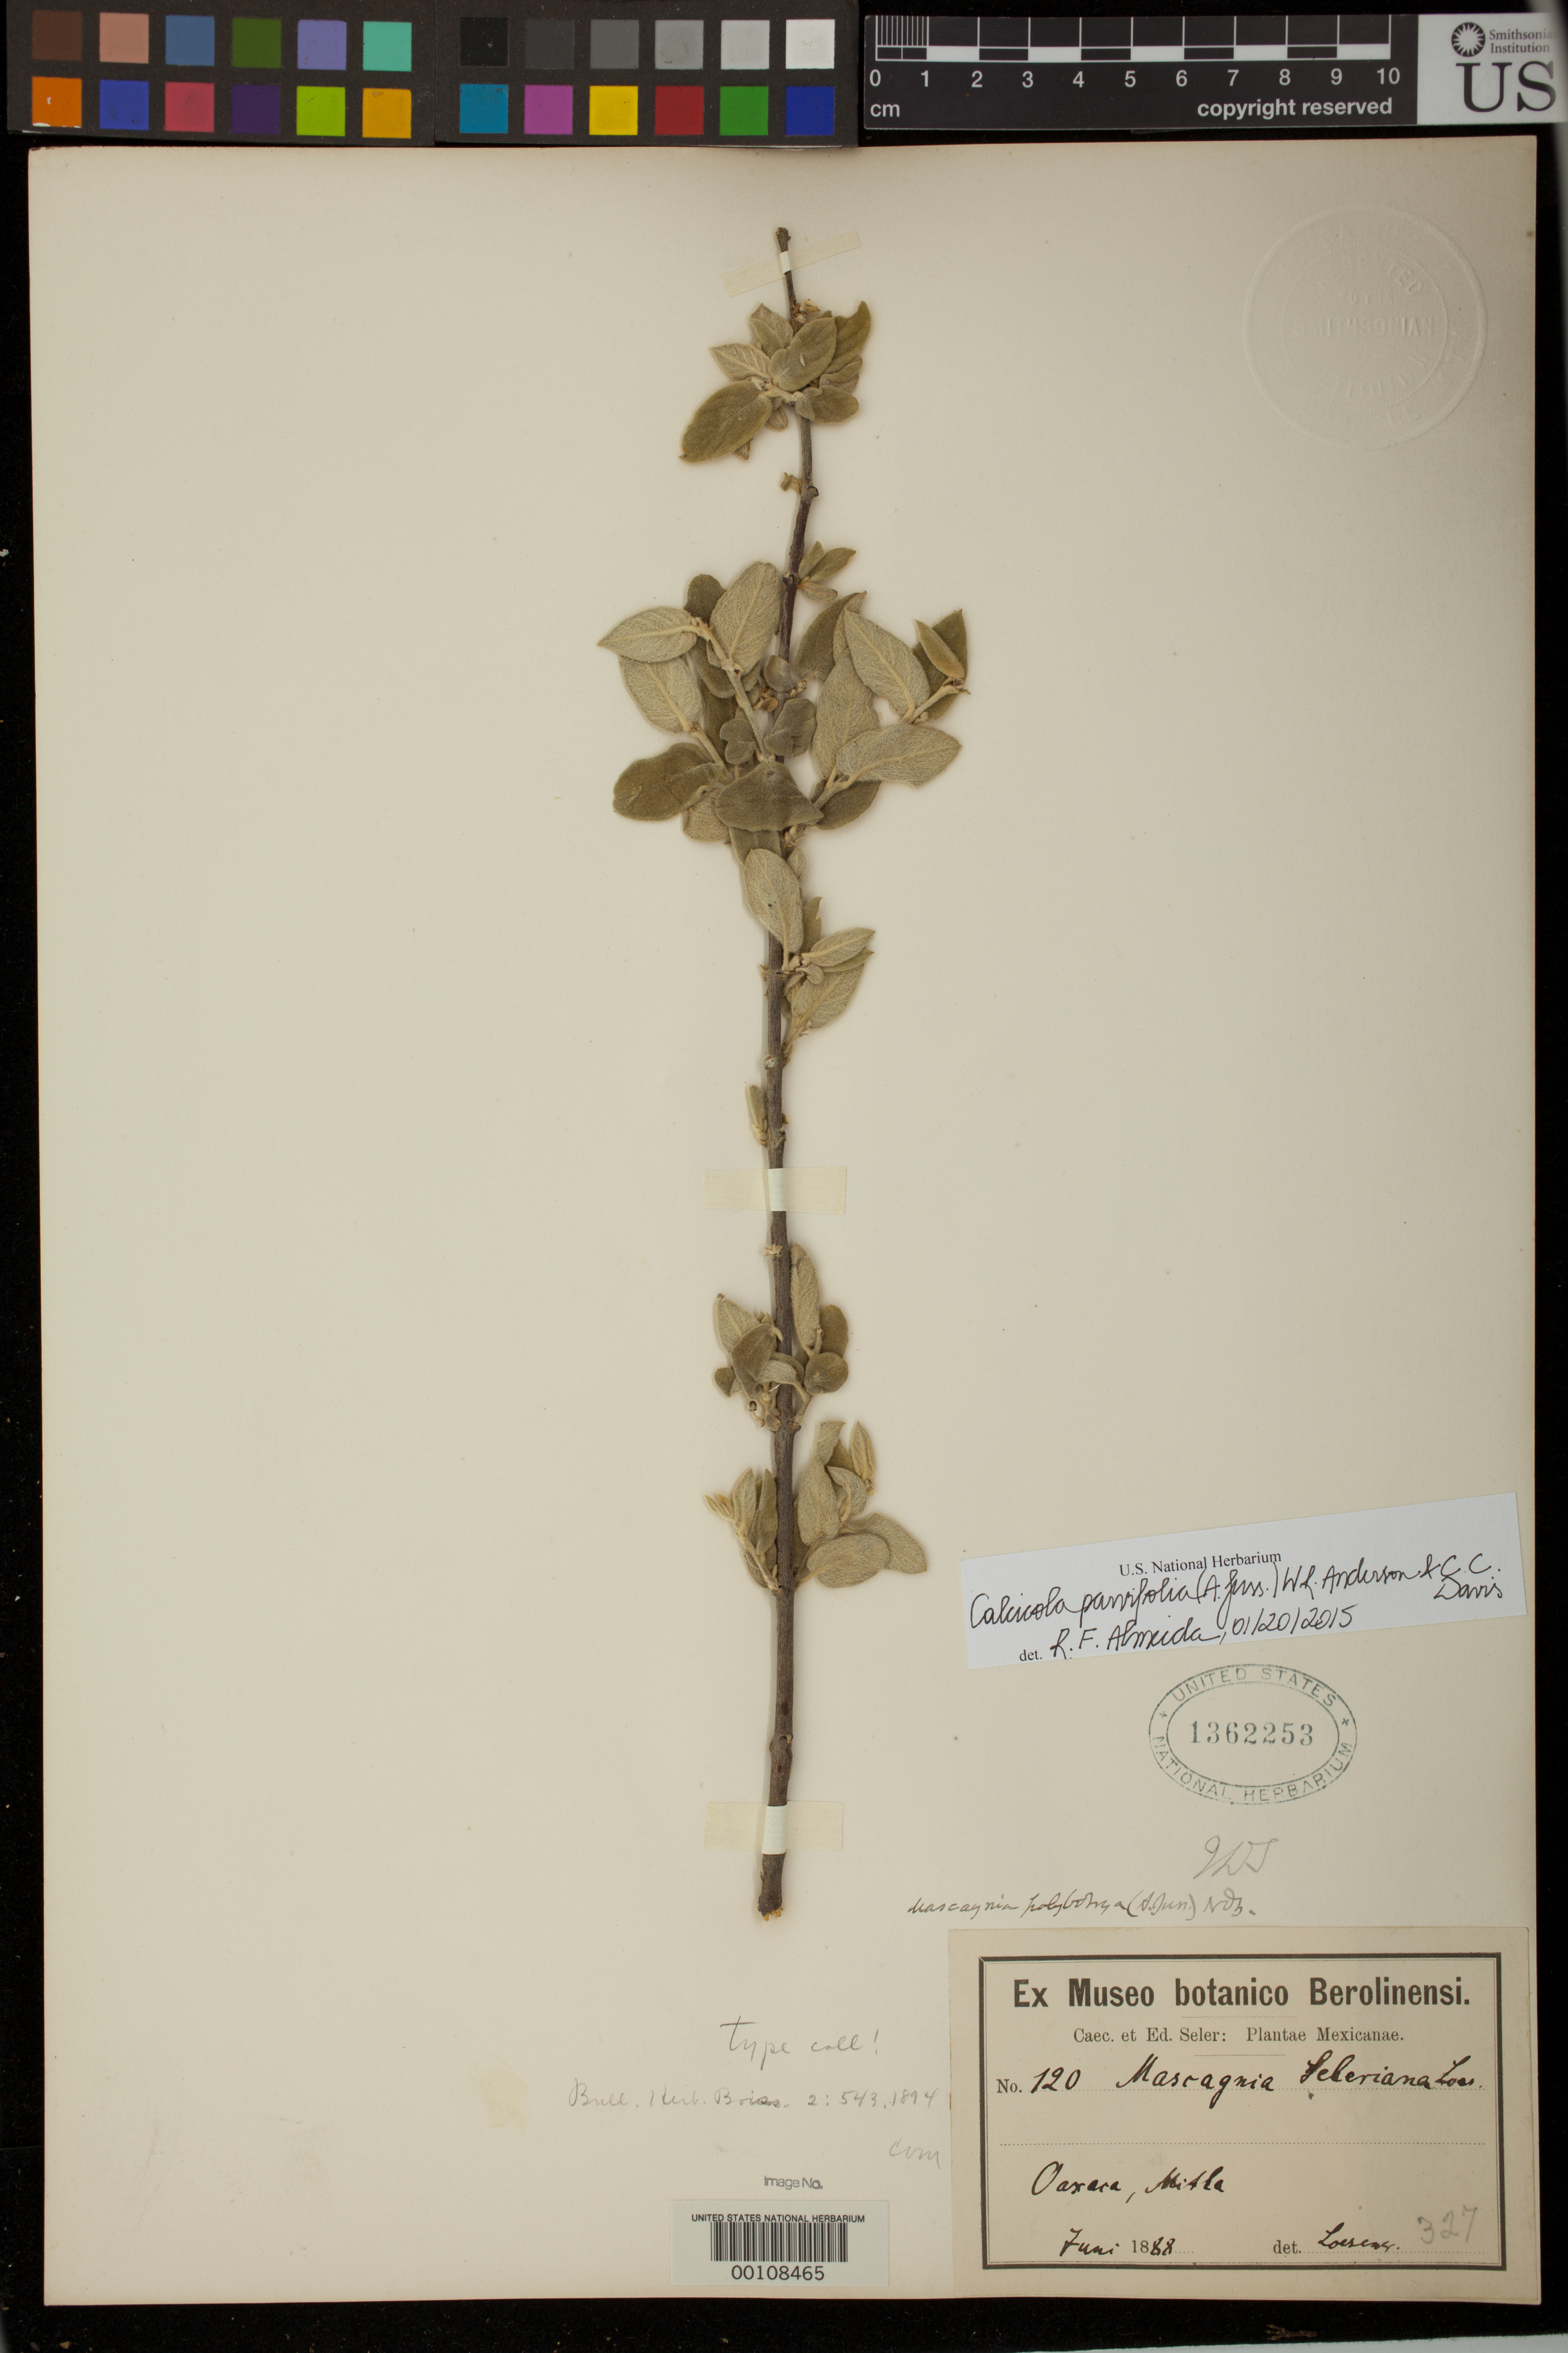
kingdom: Plantae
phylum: Tracheophyta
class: Magnoliopsida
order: Malpighiales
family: Malpighiaceae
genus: Mascagnia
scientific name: Mascagnia seleriana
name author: Loes.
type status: Isotype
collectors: E. Seler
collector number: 120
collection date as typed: Jun 1888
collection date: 1888-06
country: Mexico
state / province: Oaxaca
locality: Oaxaca, Mitla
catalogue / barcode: US 1362253